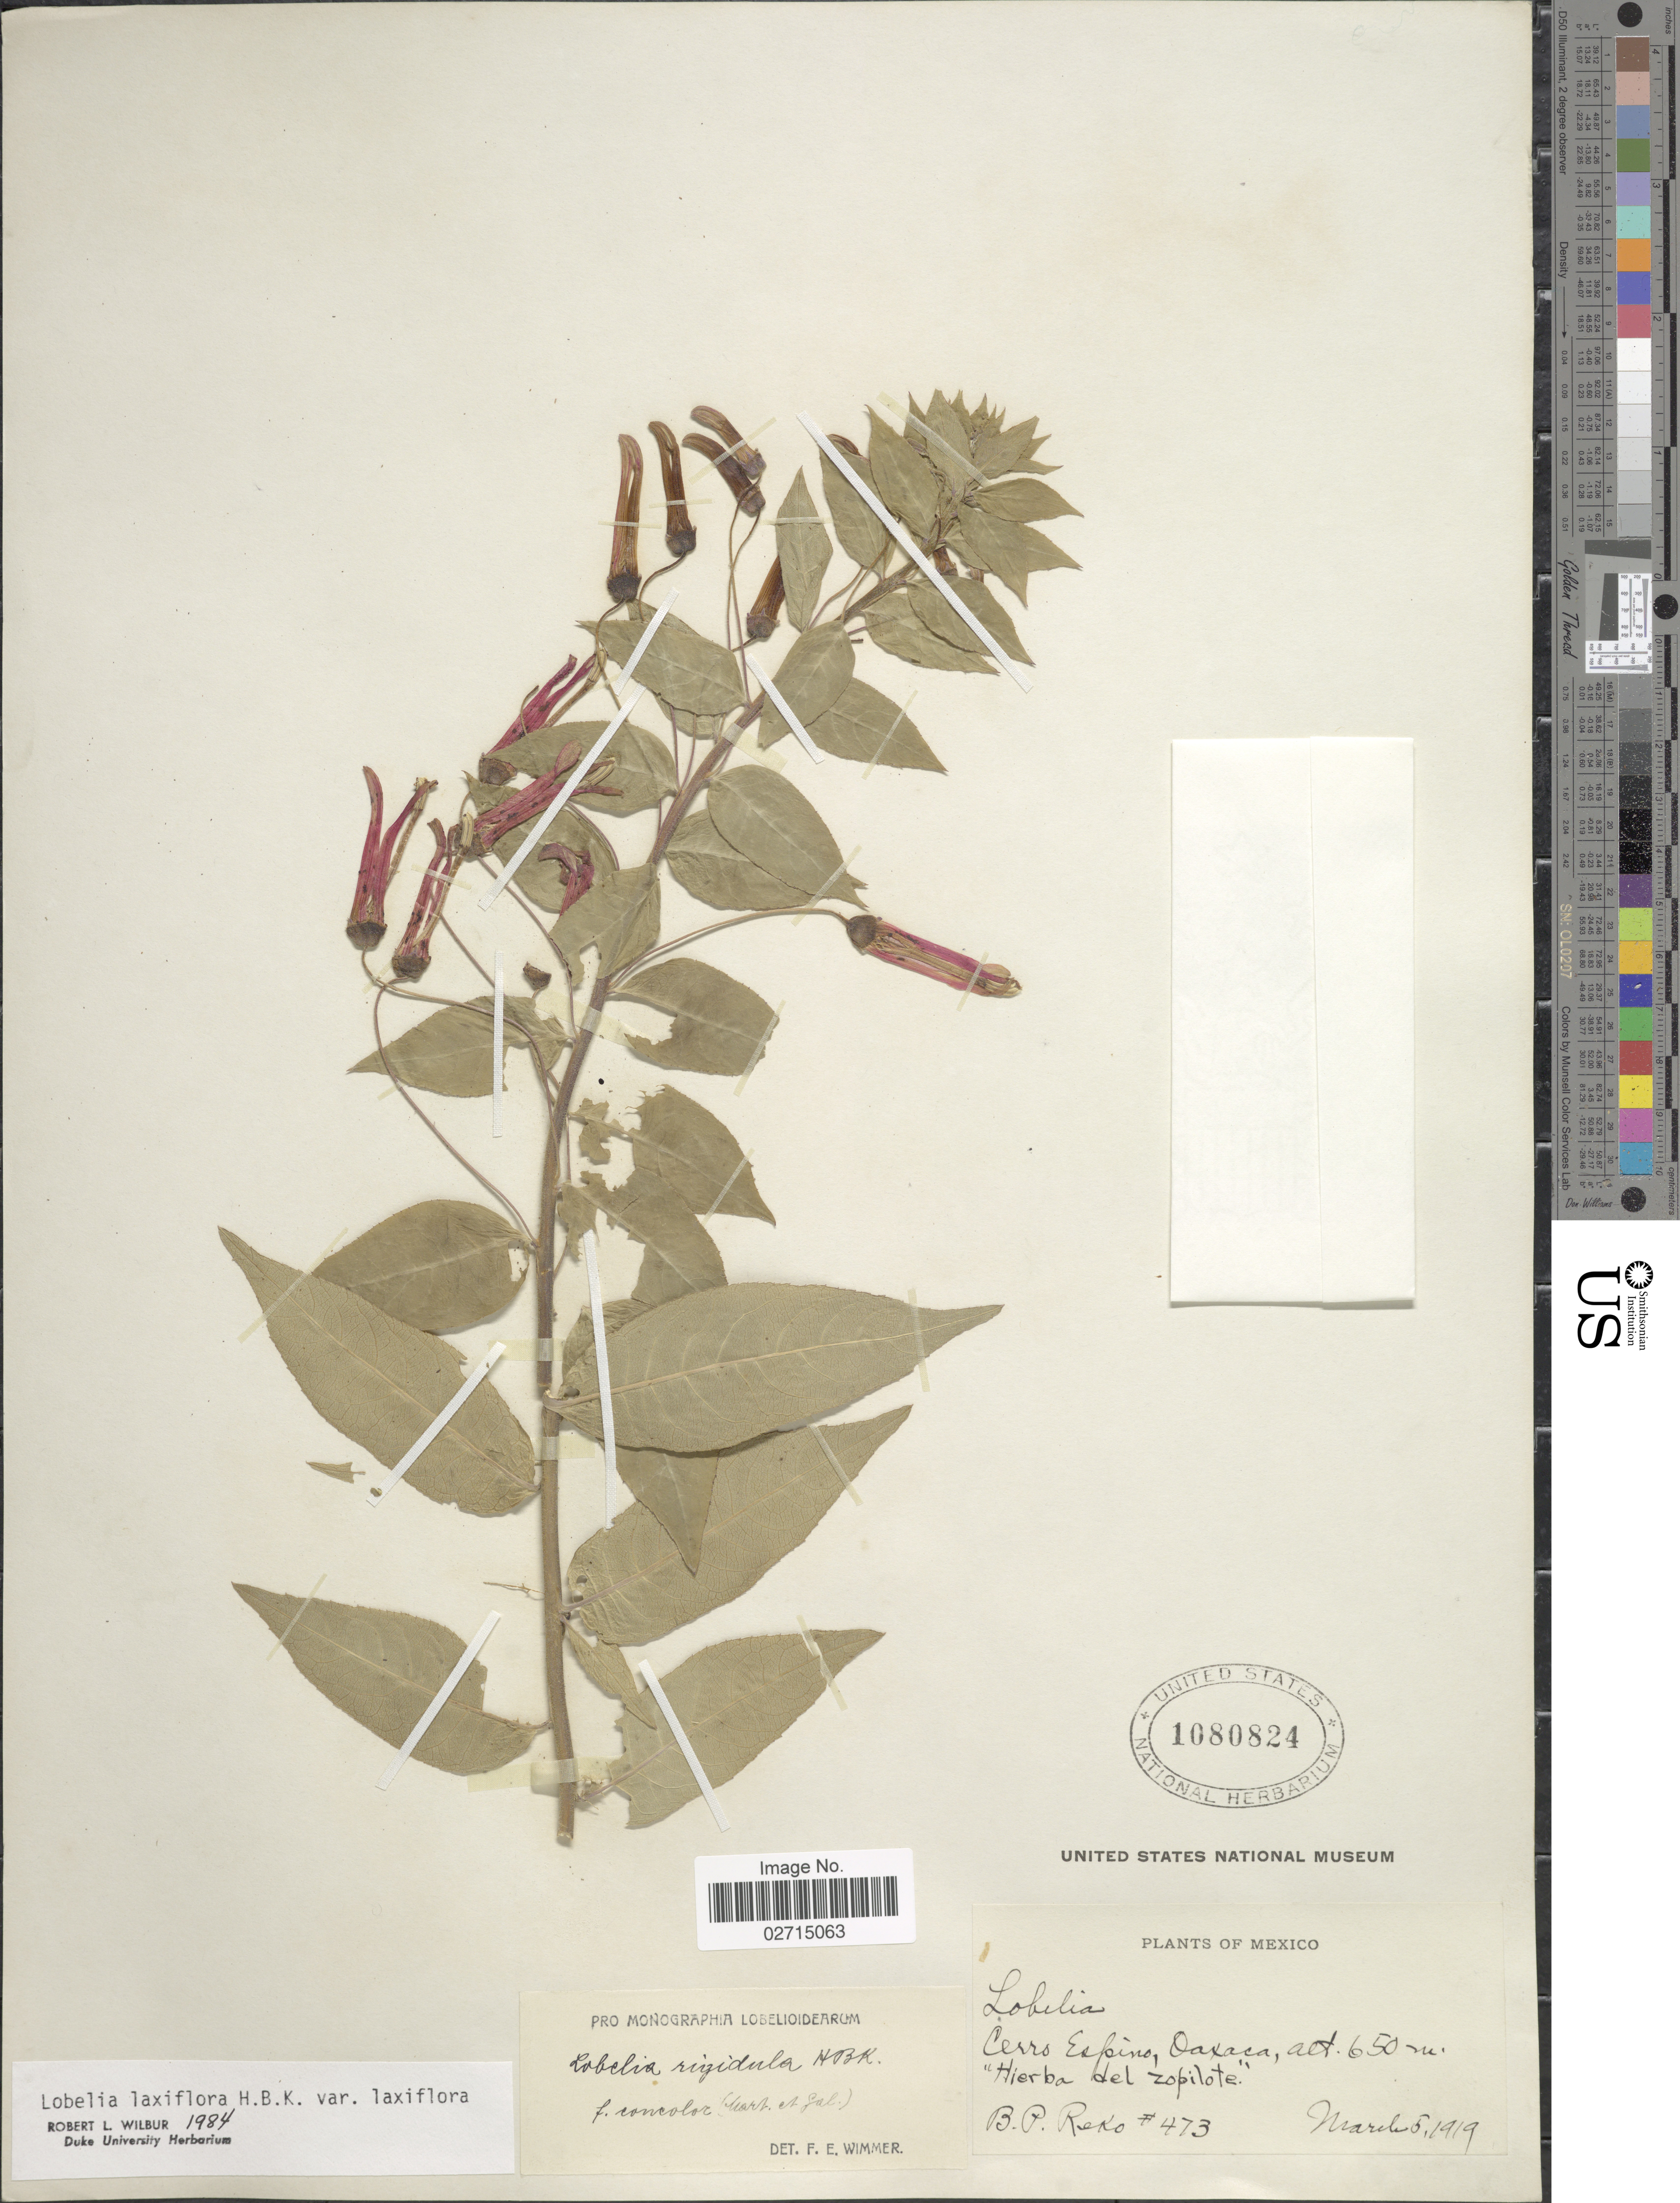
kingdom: Plantae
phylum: Tracheophyta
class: Magnoliopsida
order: Asterales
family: Campanulaceae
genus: Lobelia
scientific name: Lobelia laxiflora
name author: Kunth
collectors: B. P. Reko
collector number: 473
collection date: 1919-03-05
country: Mexico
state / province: Oaxaca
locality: Cerro Espino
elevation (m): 650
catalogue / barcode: US 1080824